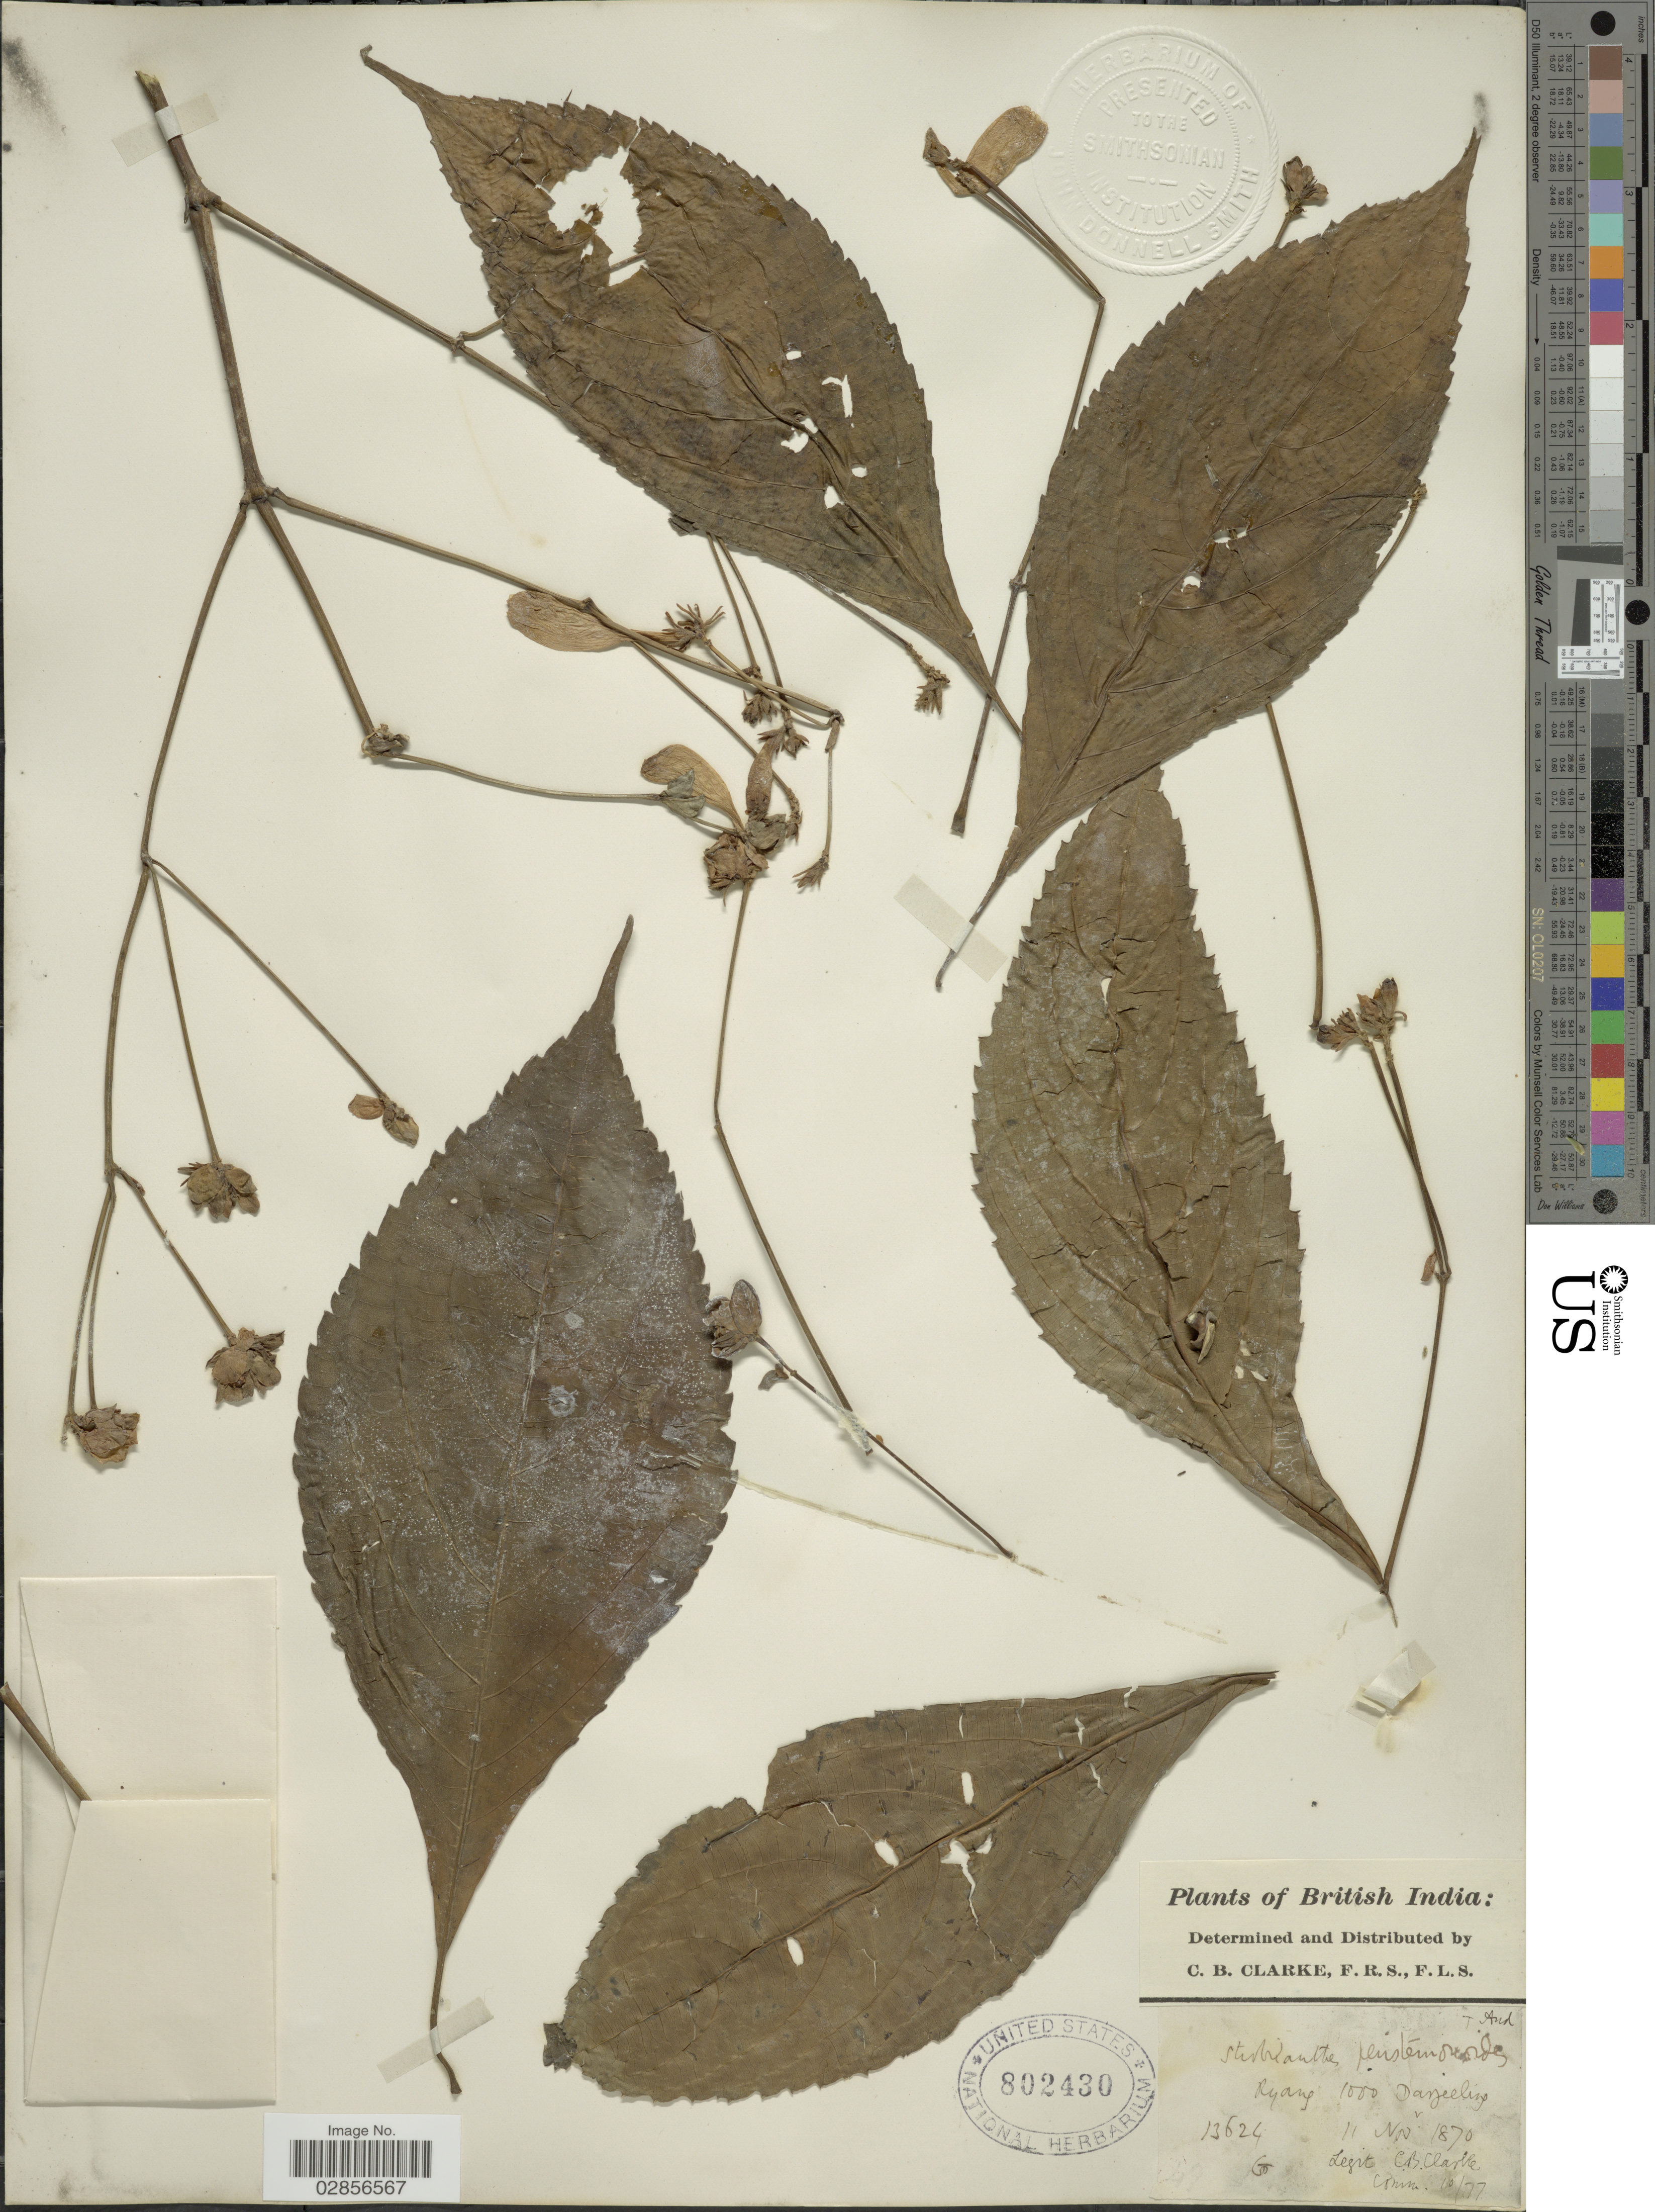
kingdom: Plantae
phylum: Tracheophyta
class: Magnoliopsida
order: Lamiales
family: Acanthaceae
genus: Strobilanthes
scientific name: Strobilanthes pentstemonoides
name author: (Nees) T. Anderson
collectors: C. B. Clarke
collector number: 13624G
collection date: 1870-11-11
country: India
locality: British India, Ryang, Darjeeling.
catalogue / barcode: US 802430